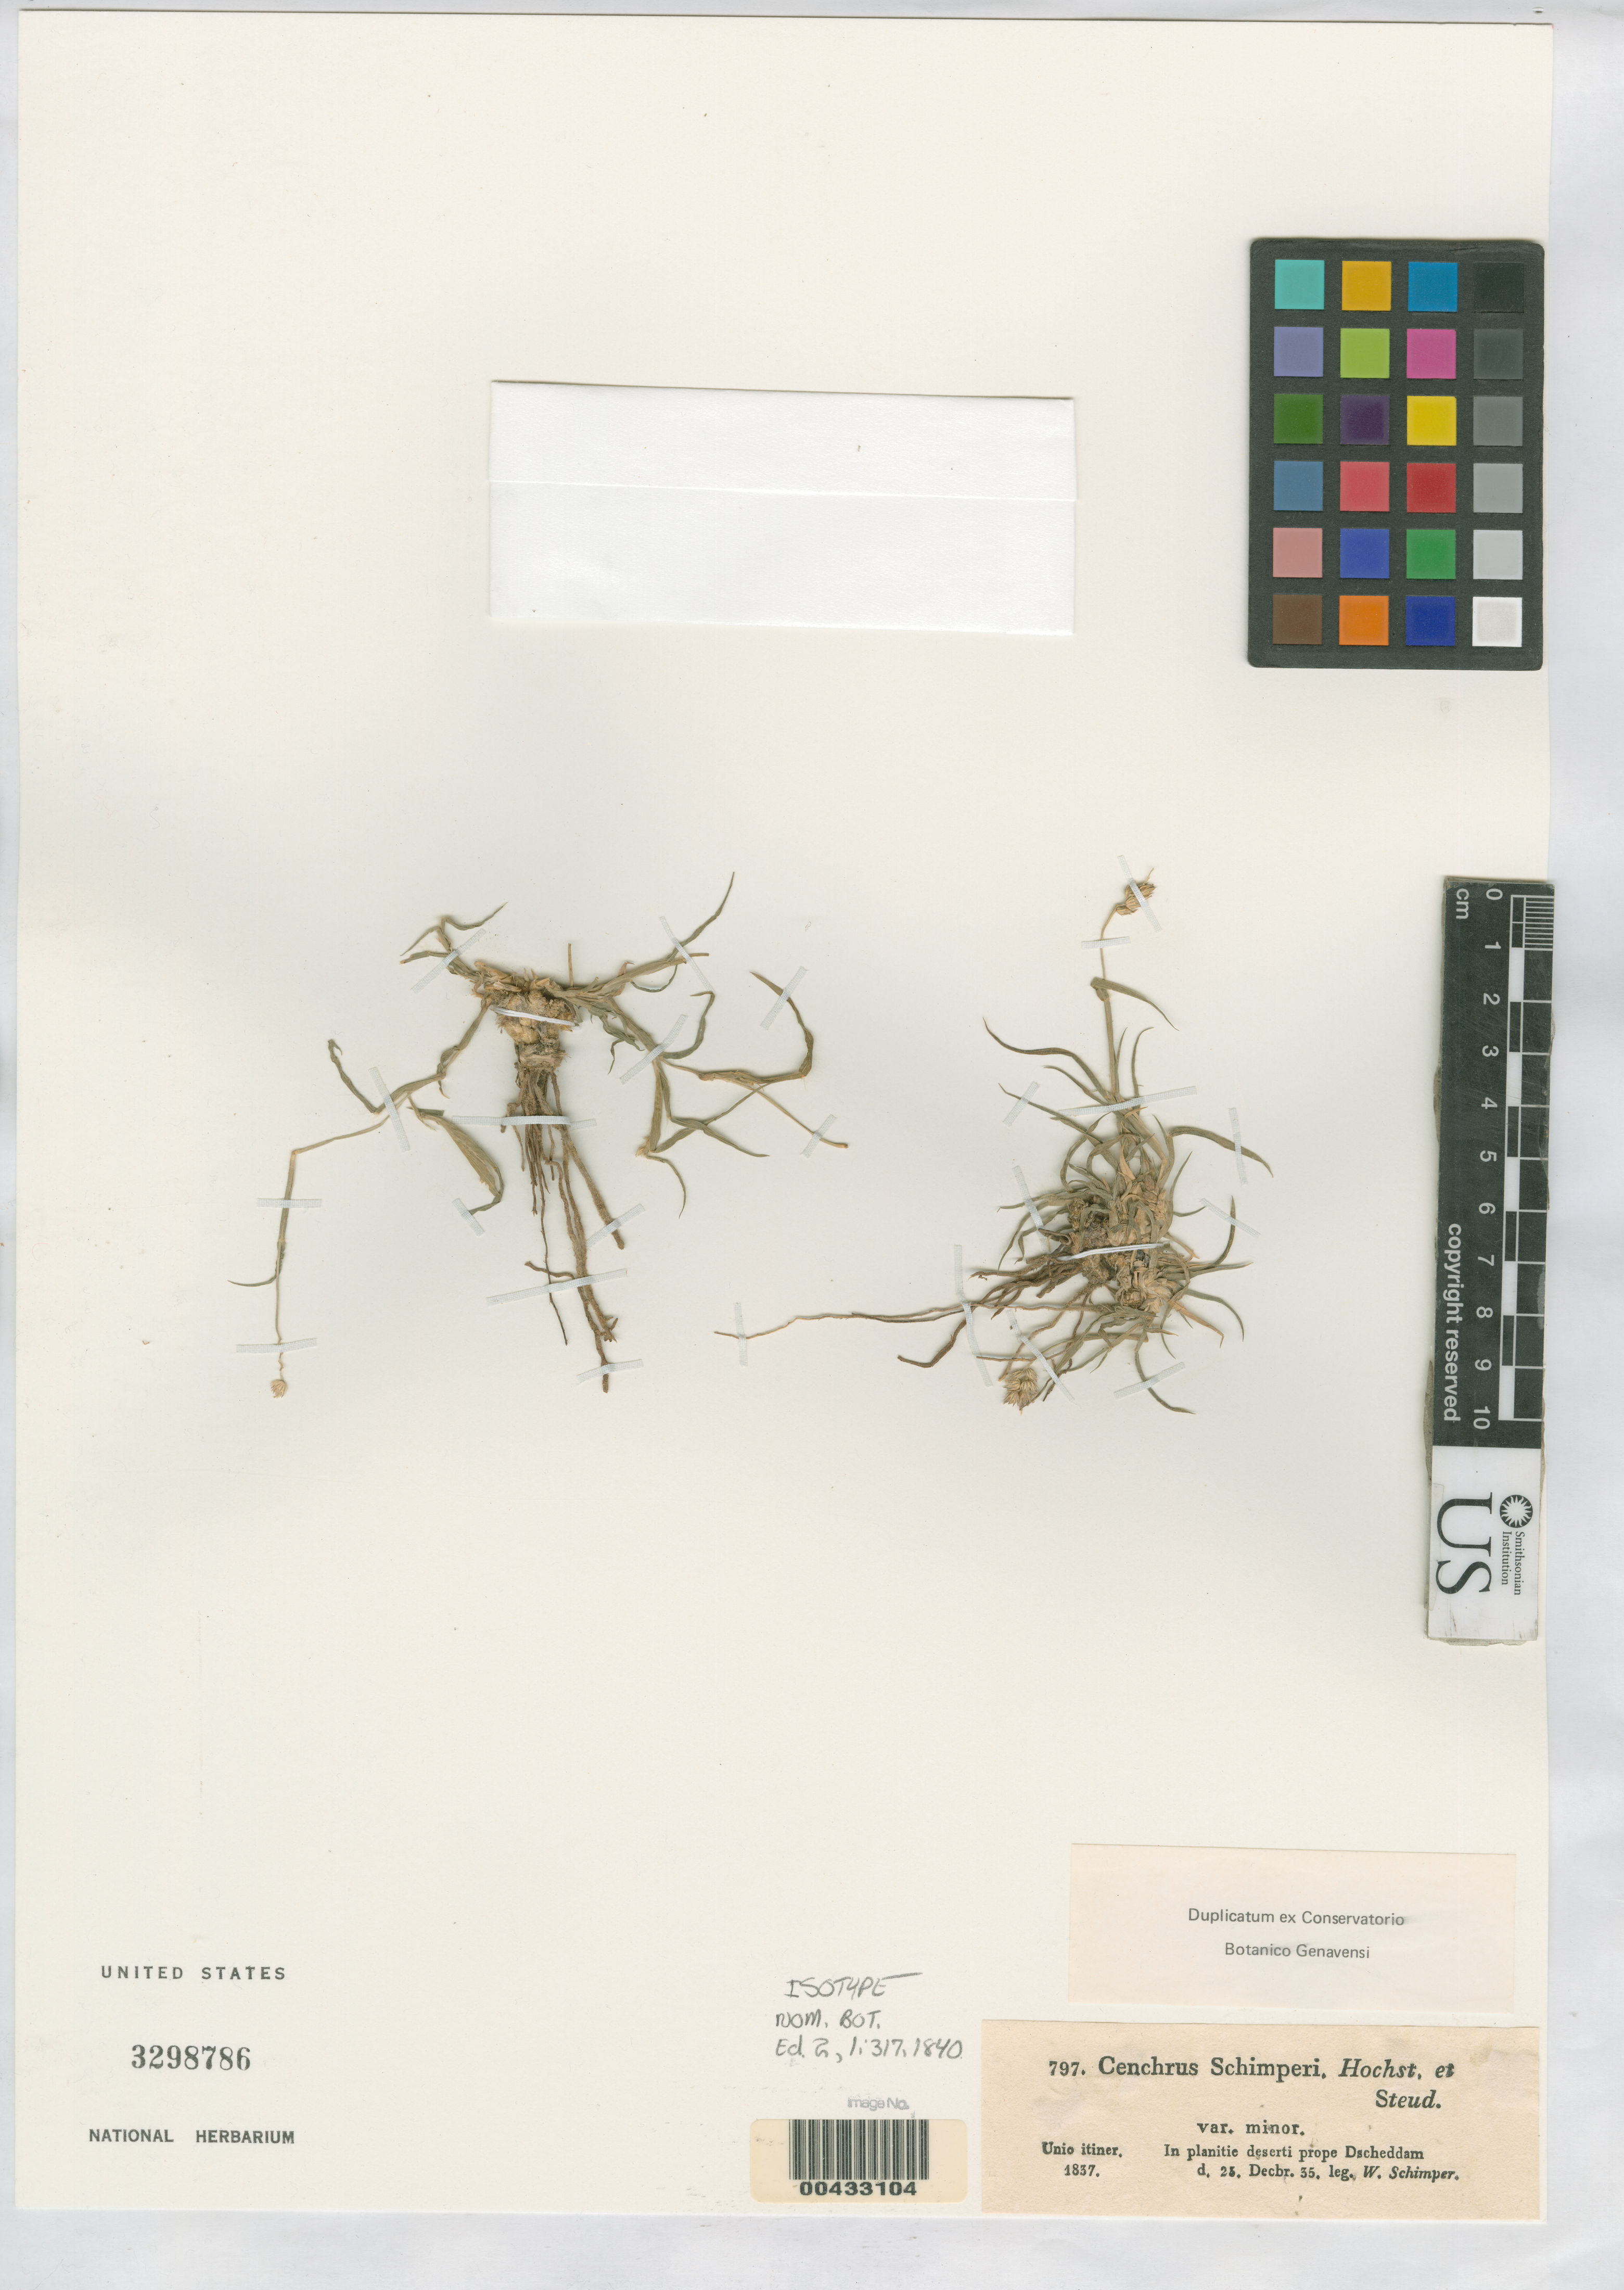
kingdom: Plantae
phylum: Tracheophyta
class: Liliopsida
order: Poales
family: Poaceae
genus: Cenchrus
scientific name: Cenchrus schimperi var. minor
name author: Hochst. & Steud. ex Steud.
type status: Isotype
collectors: W. Schimper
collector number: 797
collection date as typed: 25 Dec 1835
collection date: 1835-12-25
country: Saudi Arabia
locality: In planis Deserti prope Dscheddam.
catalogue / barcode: US 3298796